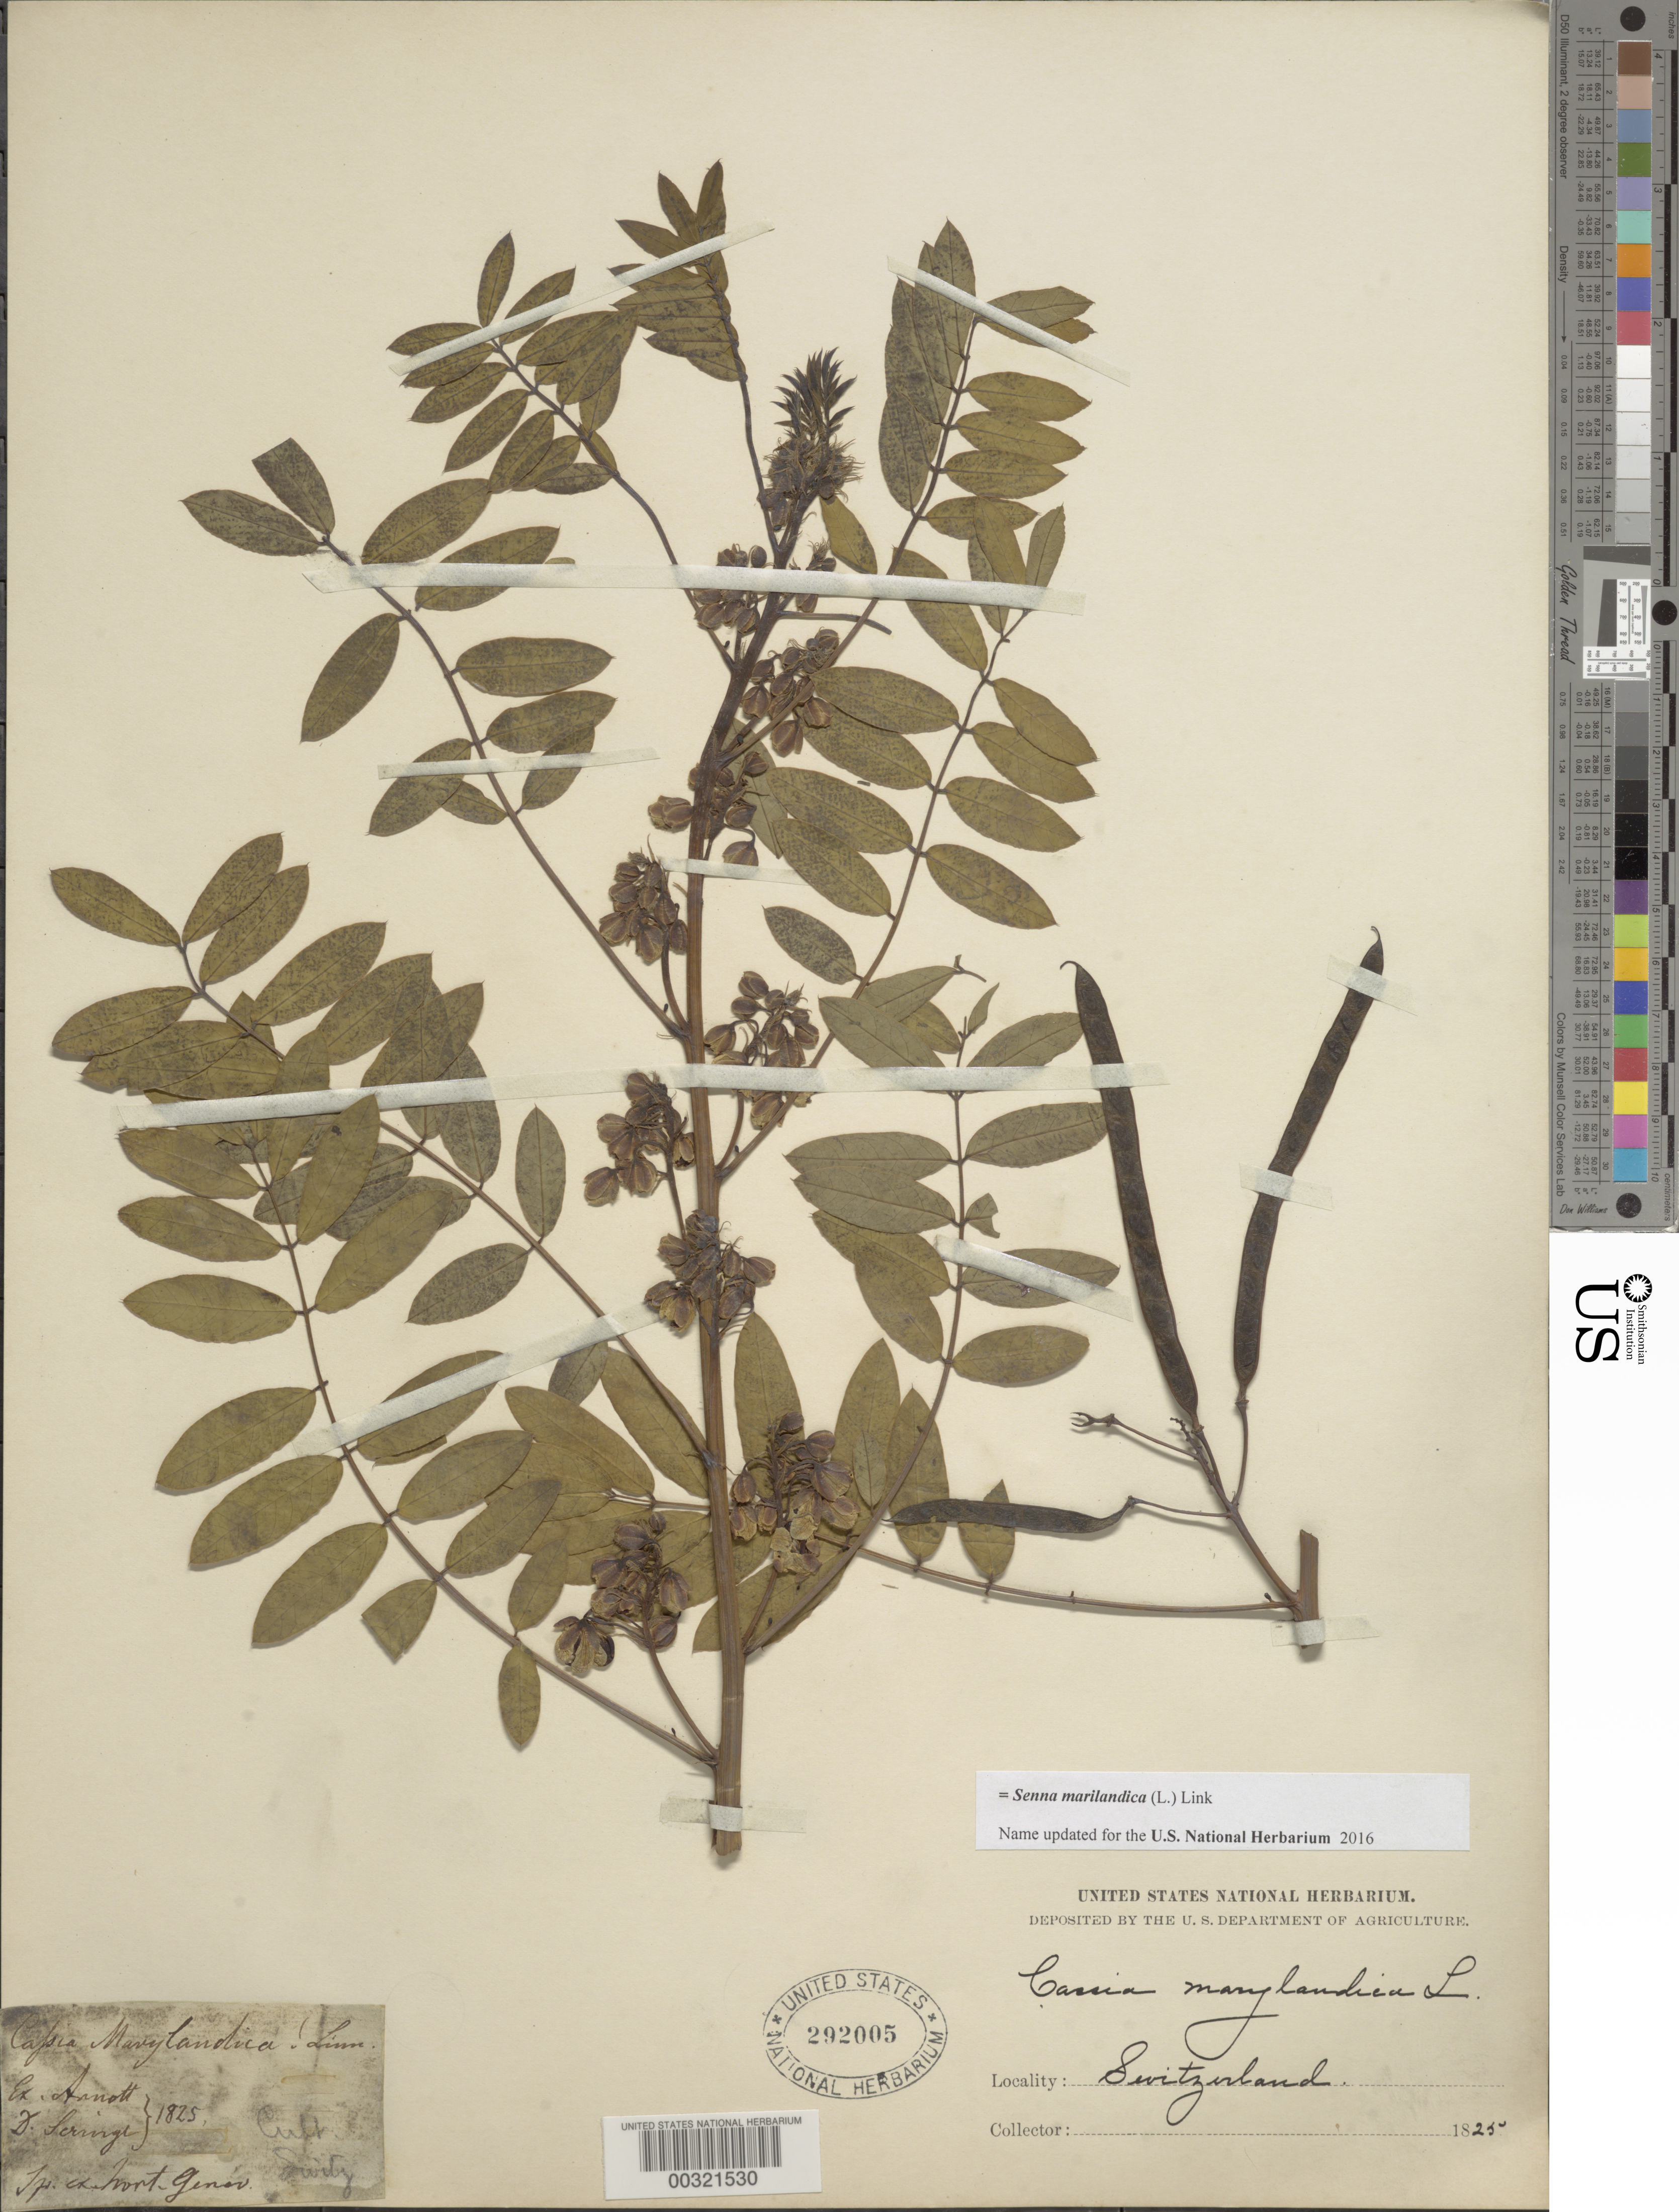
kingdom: Plantae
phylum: Tracheophyta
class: Magnoliopsida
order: Fabales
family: Fabaceae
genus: Senna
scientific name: Senna marilandica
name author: (L.) Link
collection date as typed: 1825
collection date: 1825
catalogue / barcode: US 292005